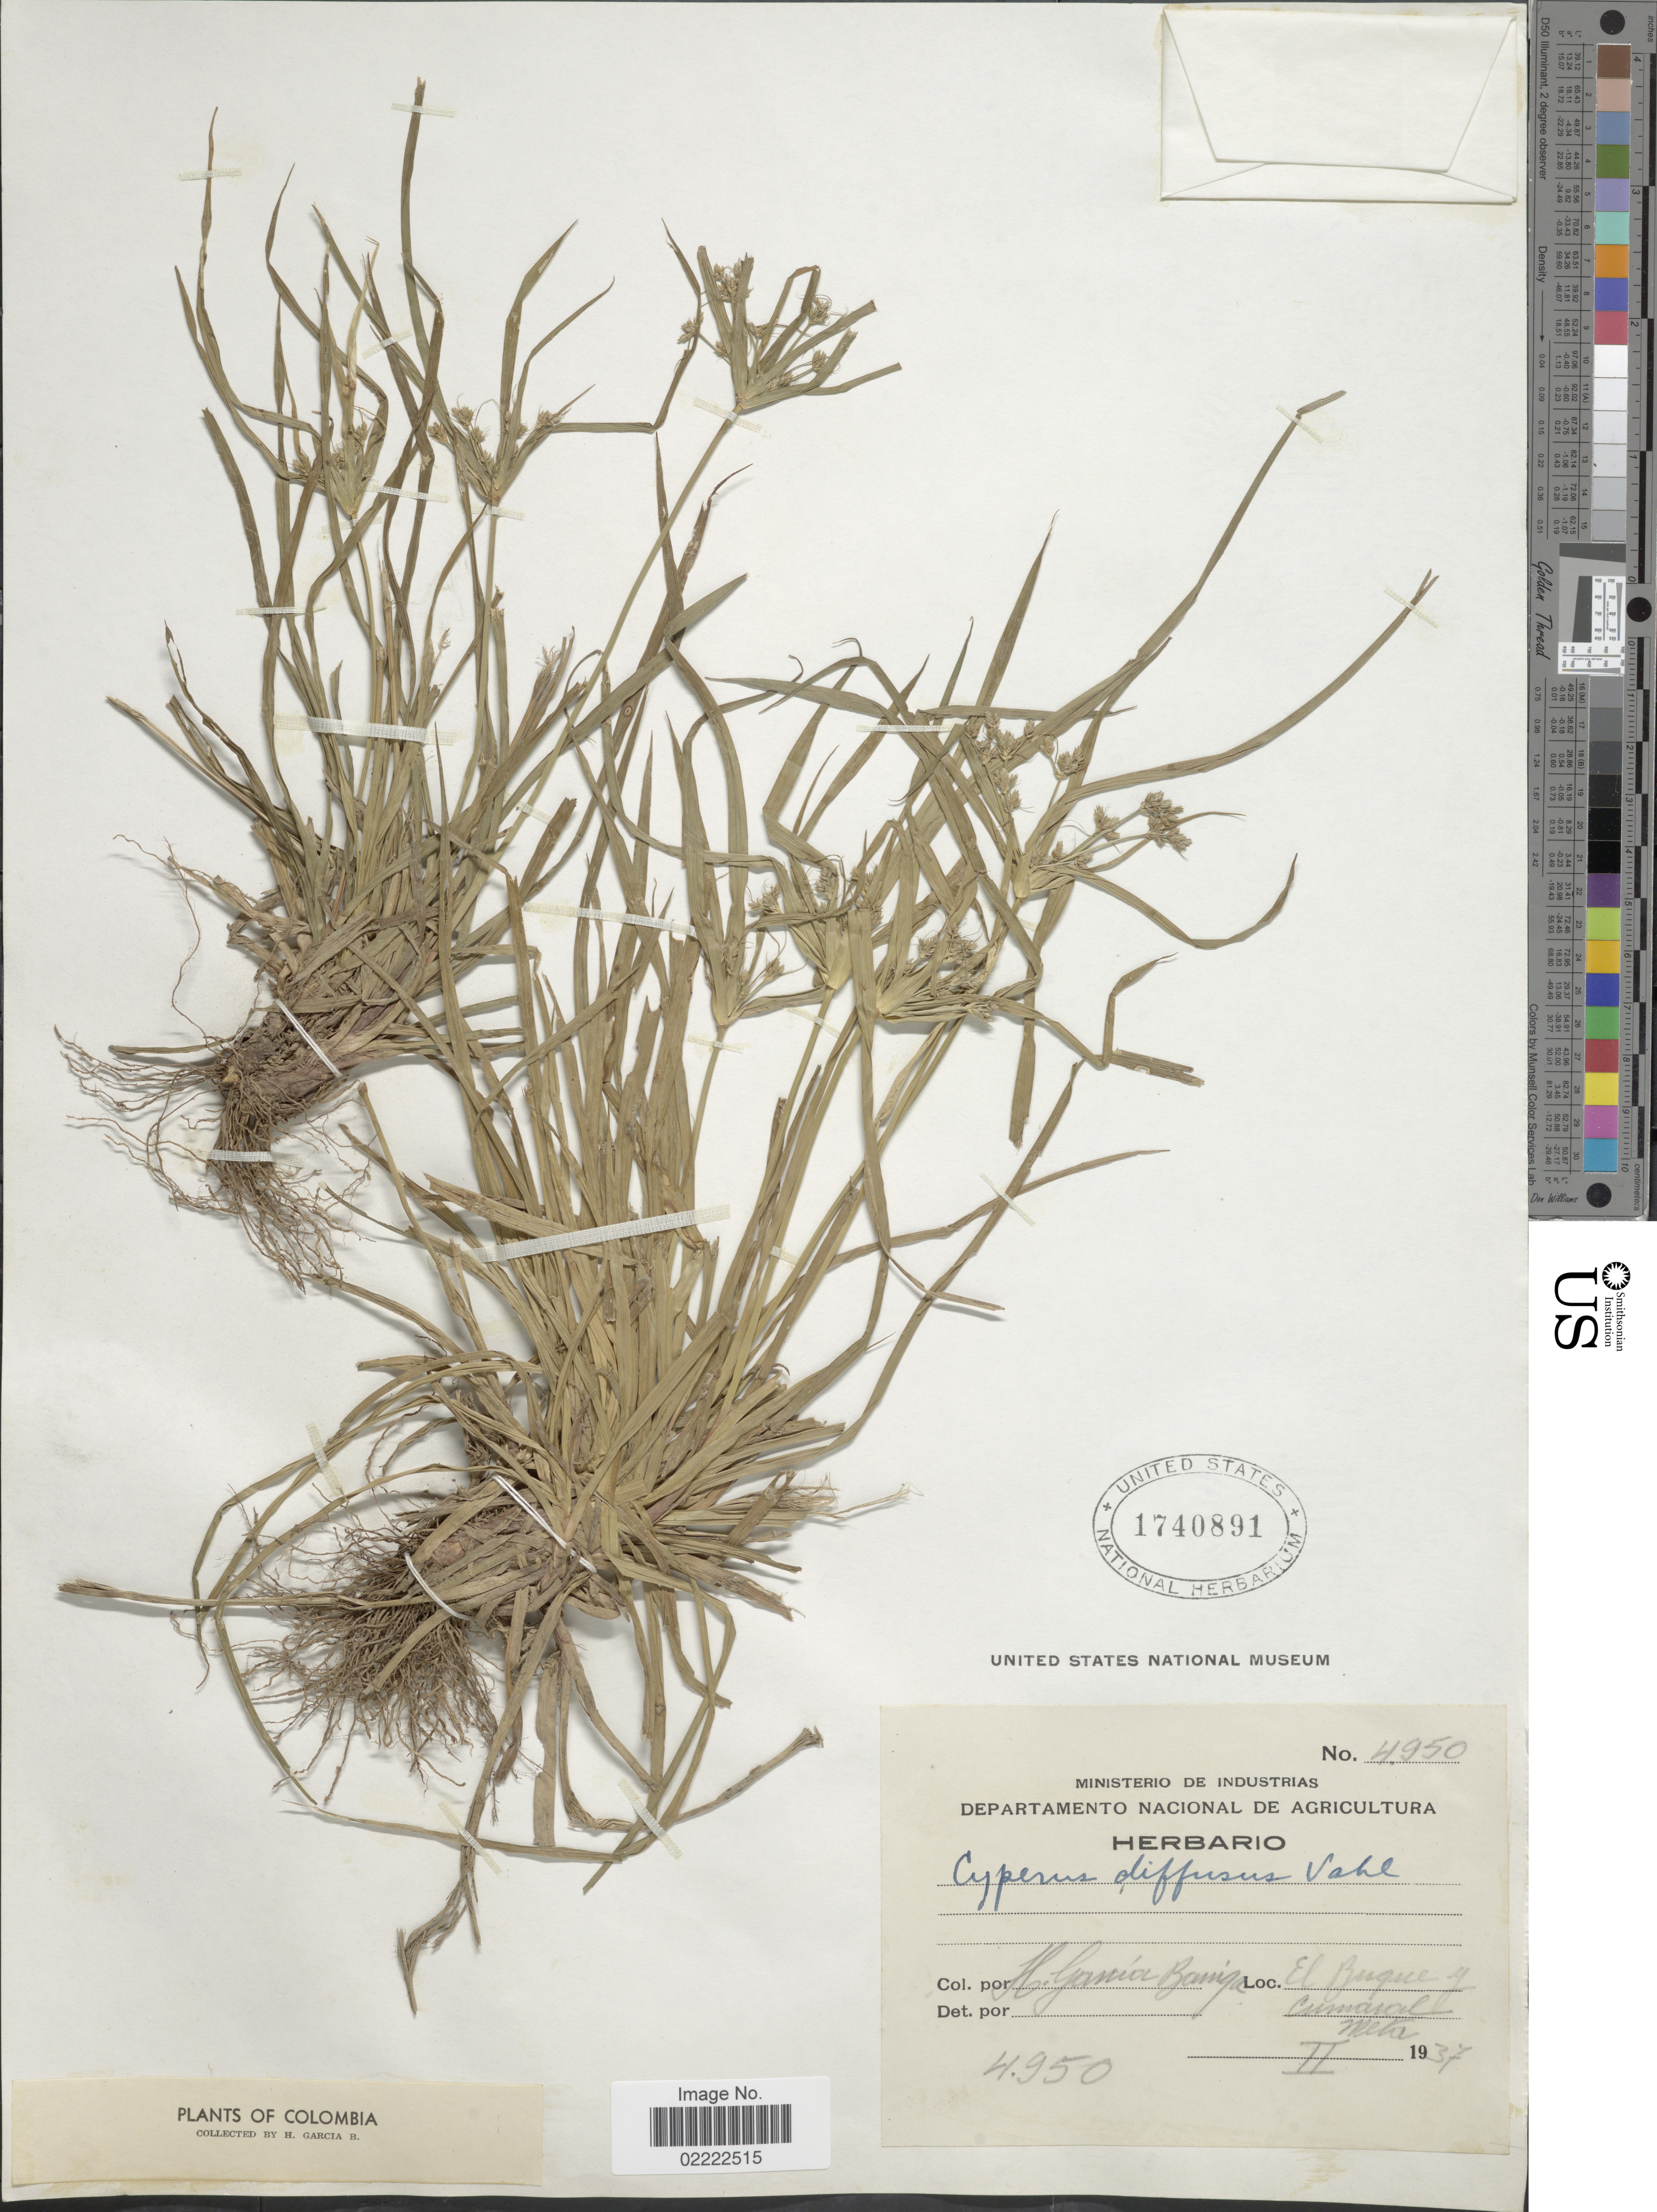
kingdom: Plantae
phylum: Tracheophyta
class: Liliopsida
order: Poales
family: Cyperaceae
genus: Cyperus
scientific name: Cyperus laxus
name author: Lam.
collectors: H. García Barriga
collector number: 4950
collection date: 1937-02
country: Colombia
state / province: Meta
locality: El Busque y Cumaral-meta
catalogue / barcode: US 1740891